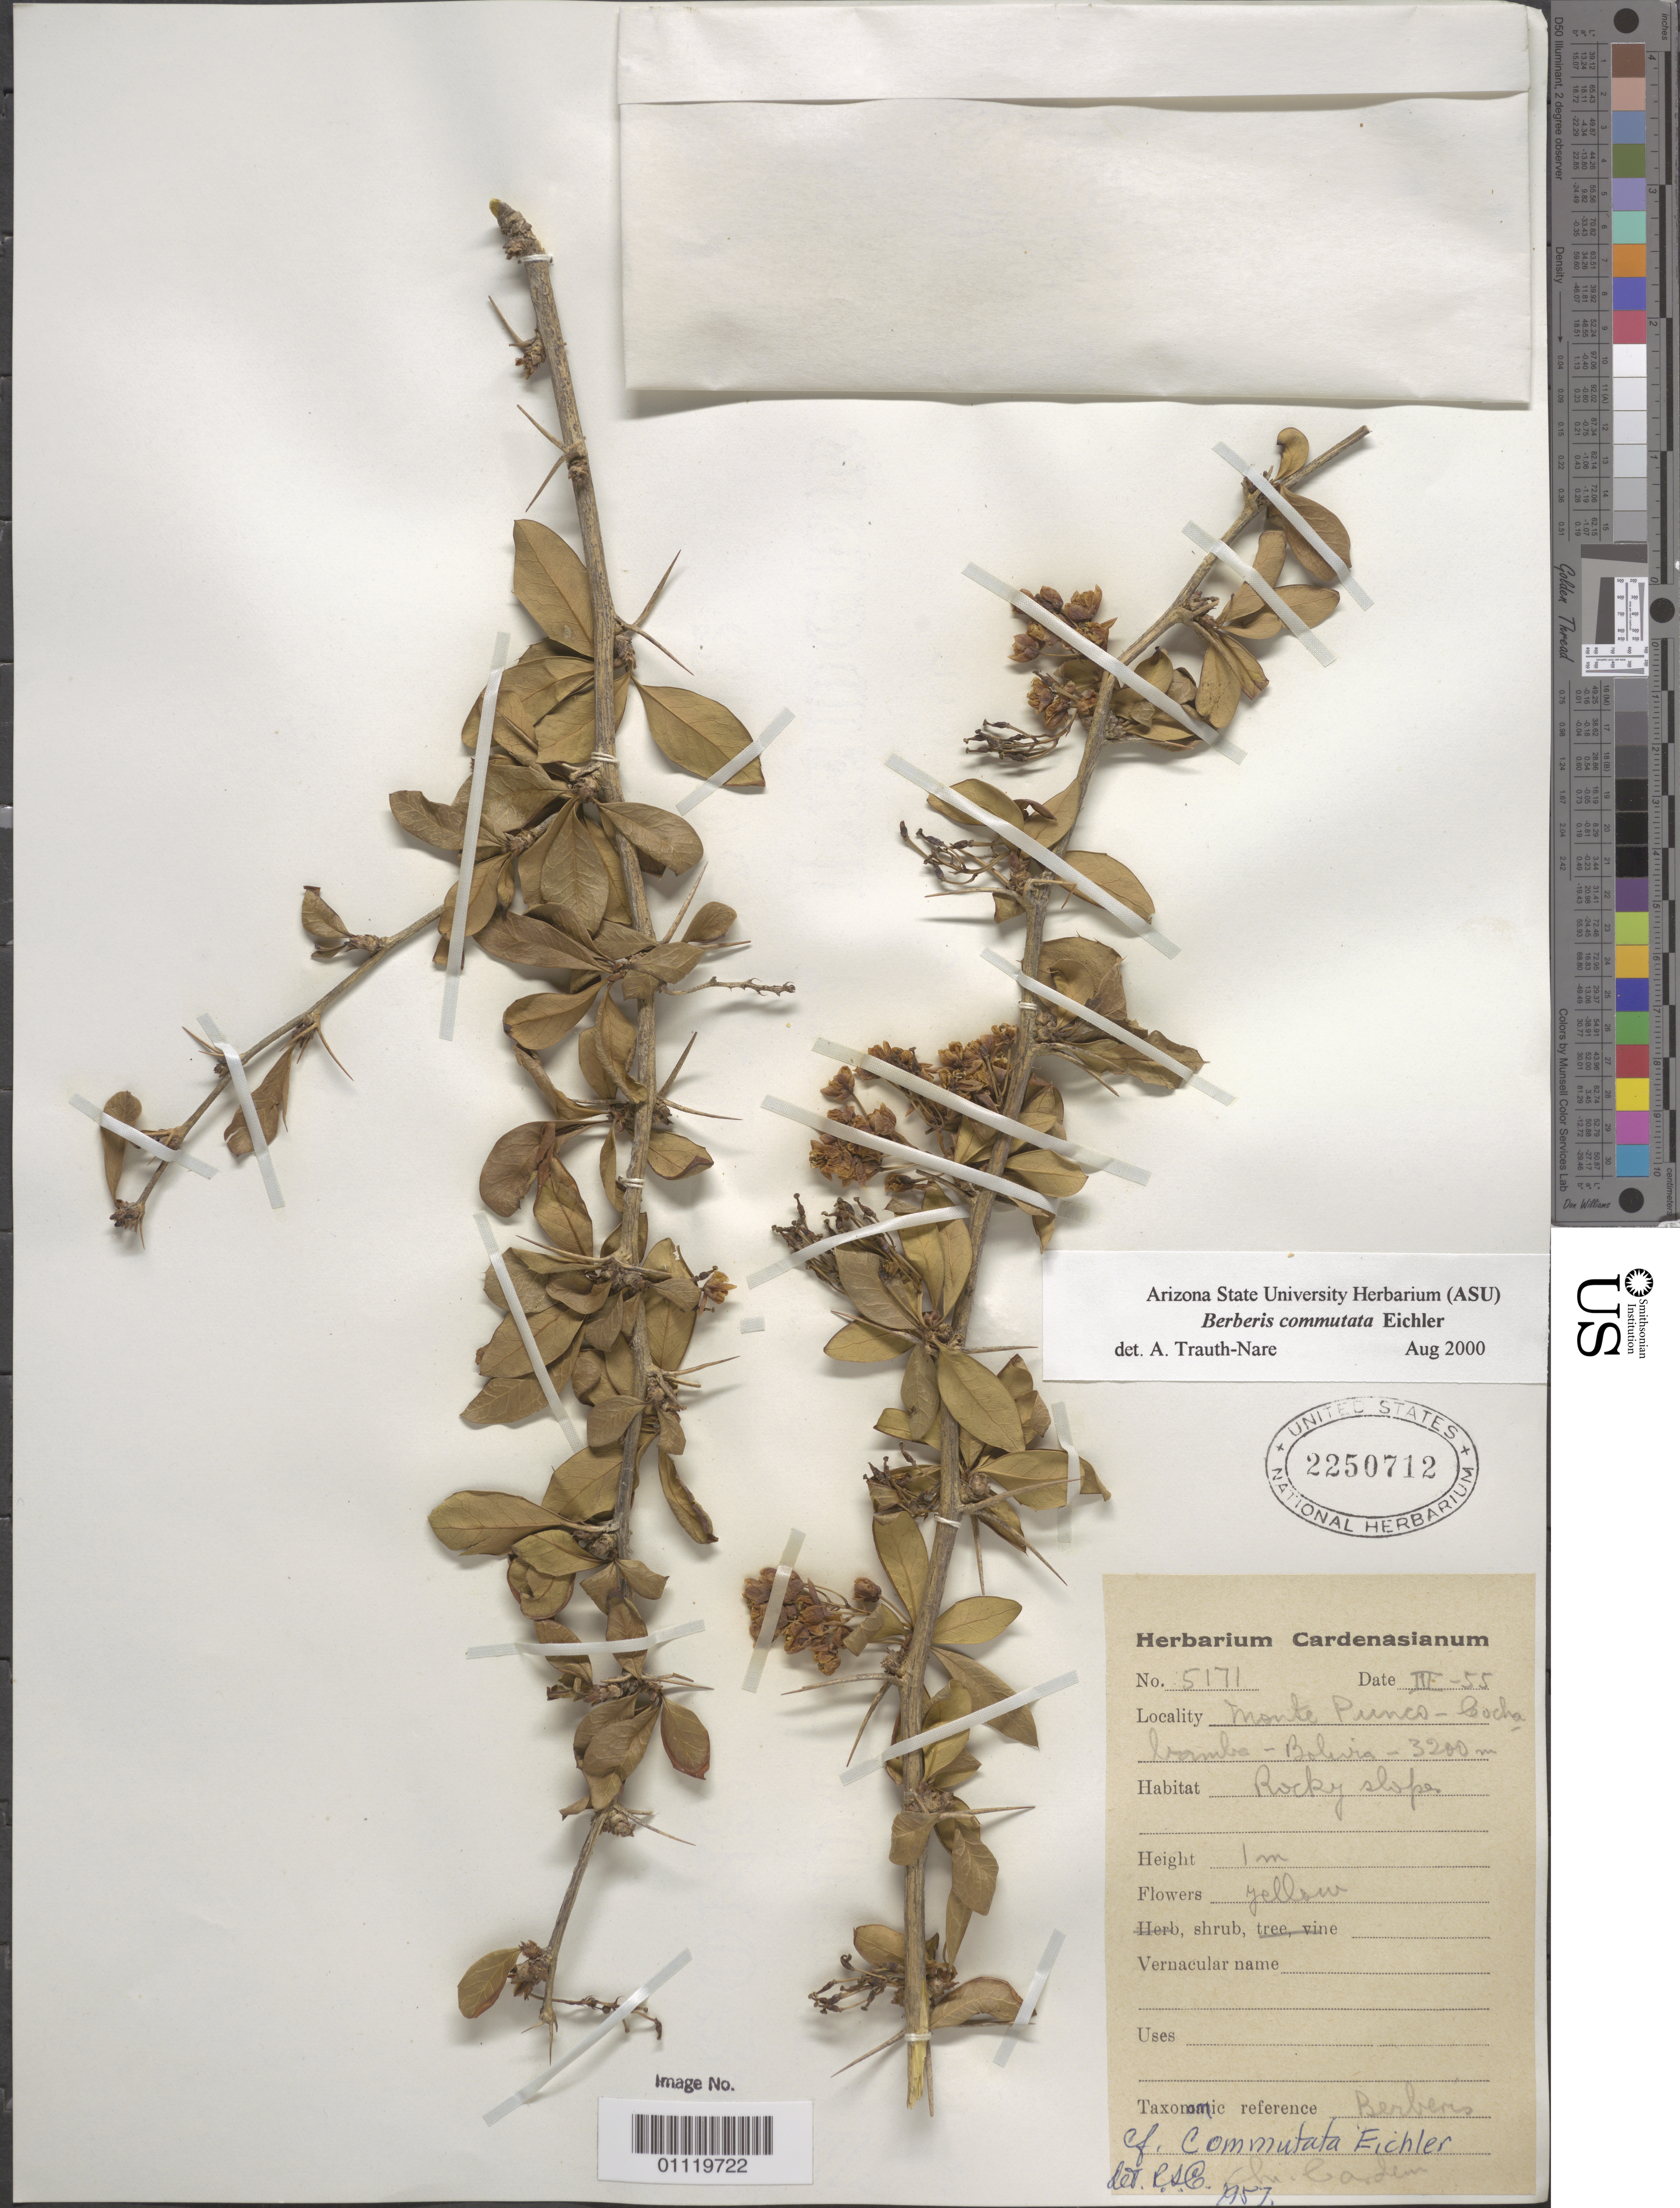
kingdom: Plantae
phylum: Tracheophyta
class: Magnoliopsida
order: Ranunculales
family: Berberidaceae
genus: Berberis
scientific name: Berberis commutata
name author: Eichler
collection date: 1955-03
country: Bolivia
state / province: Cochabamba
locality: Monte punco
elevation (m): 3200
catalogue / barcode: US 2250712